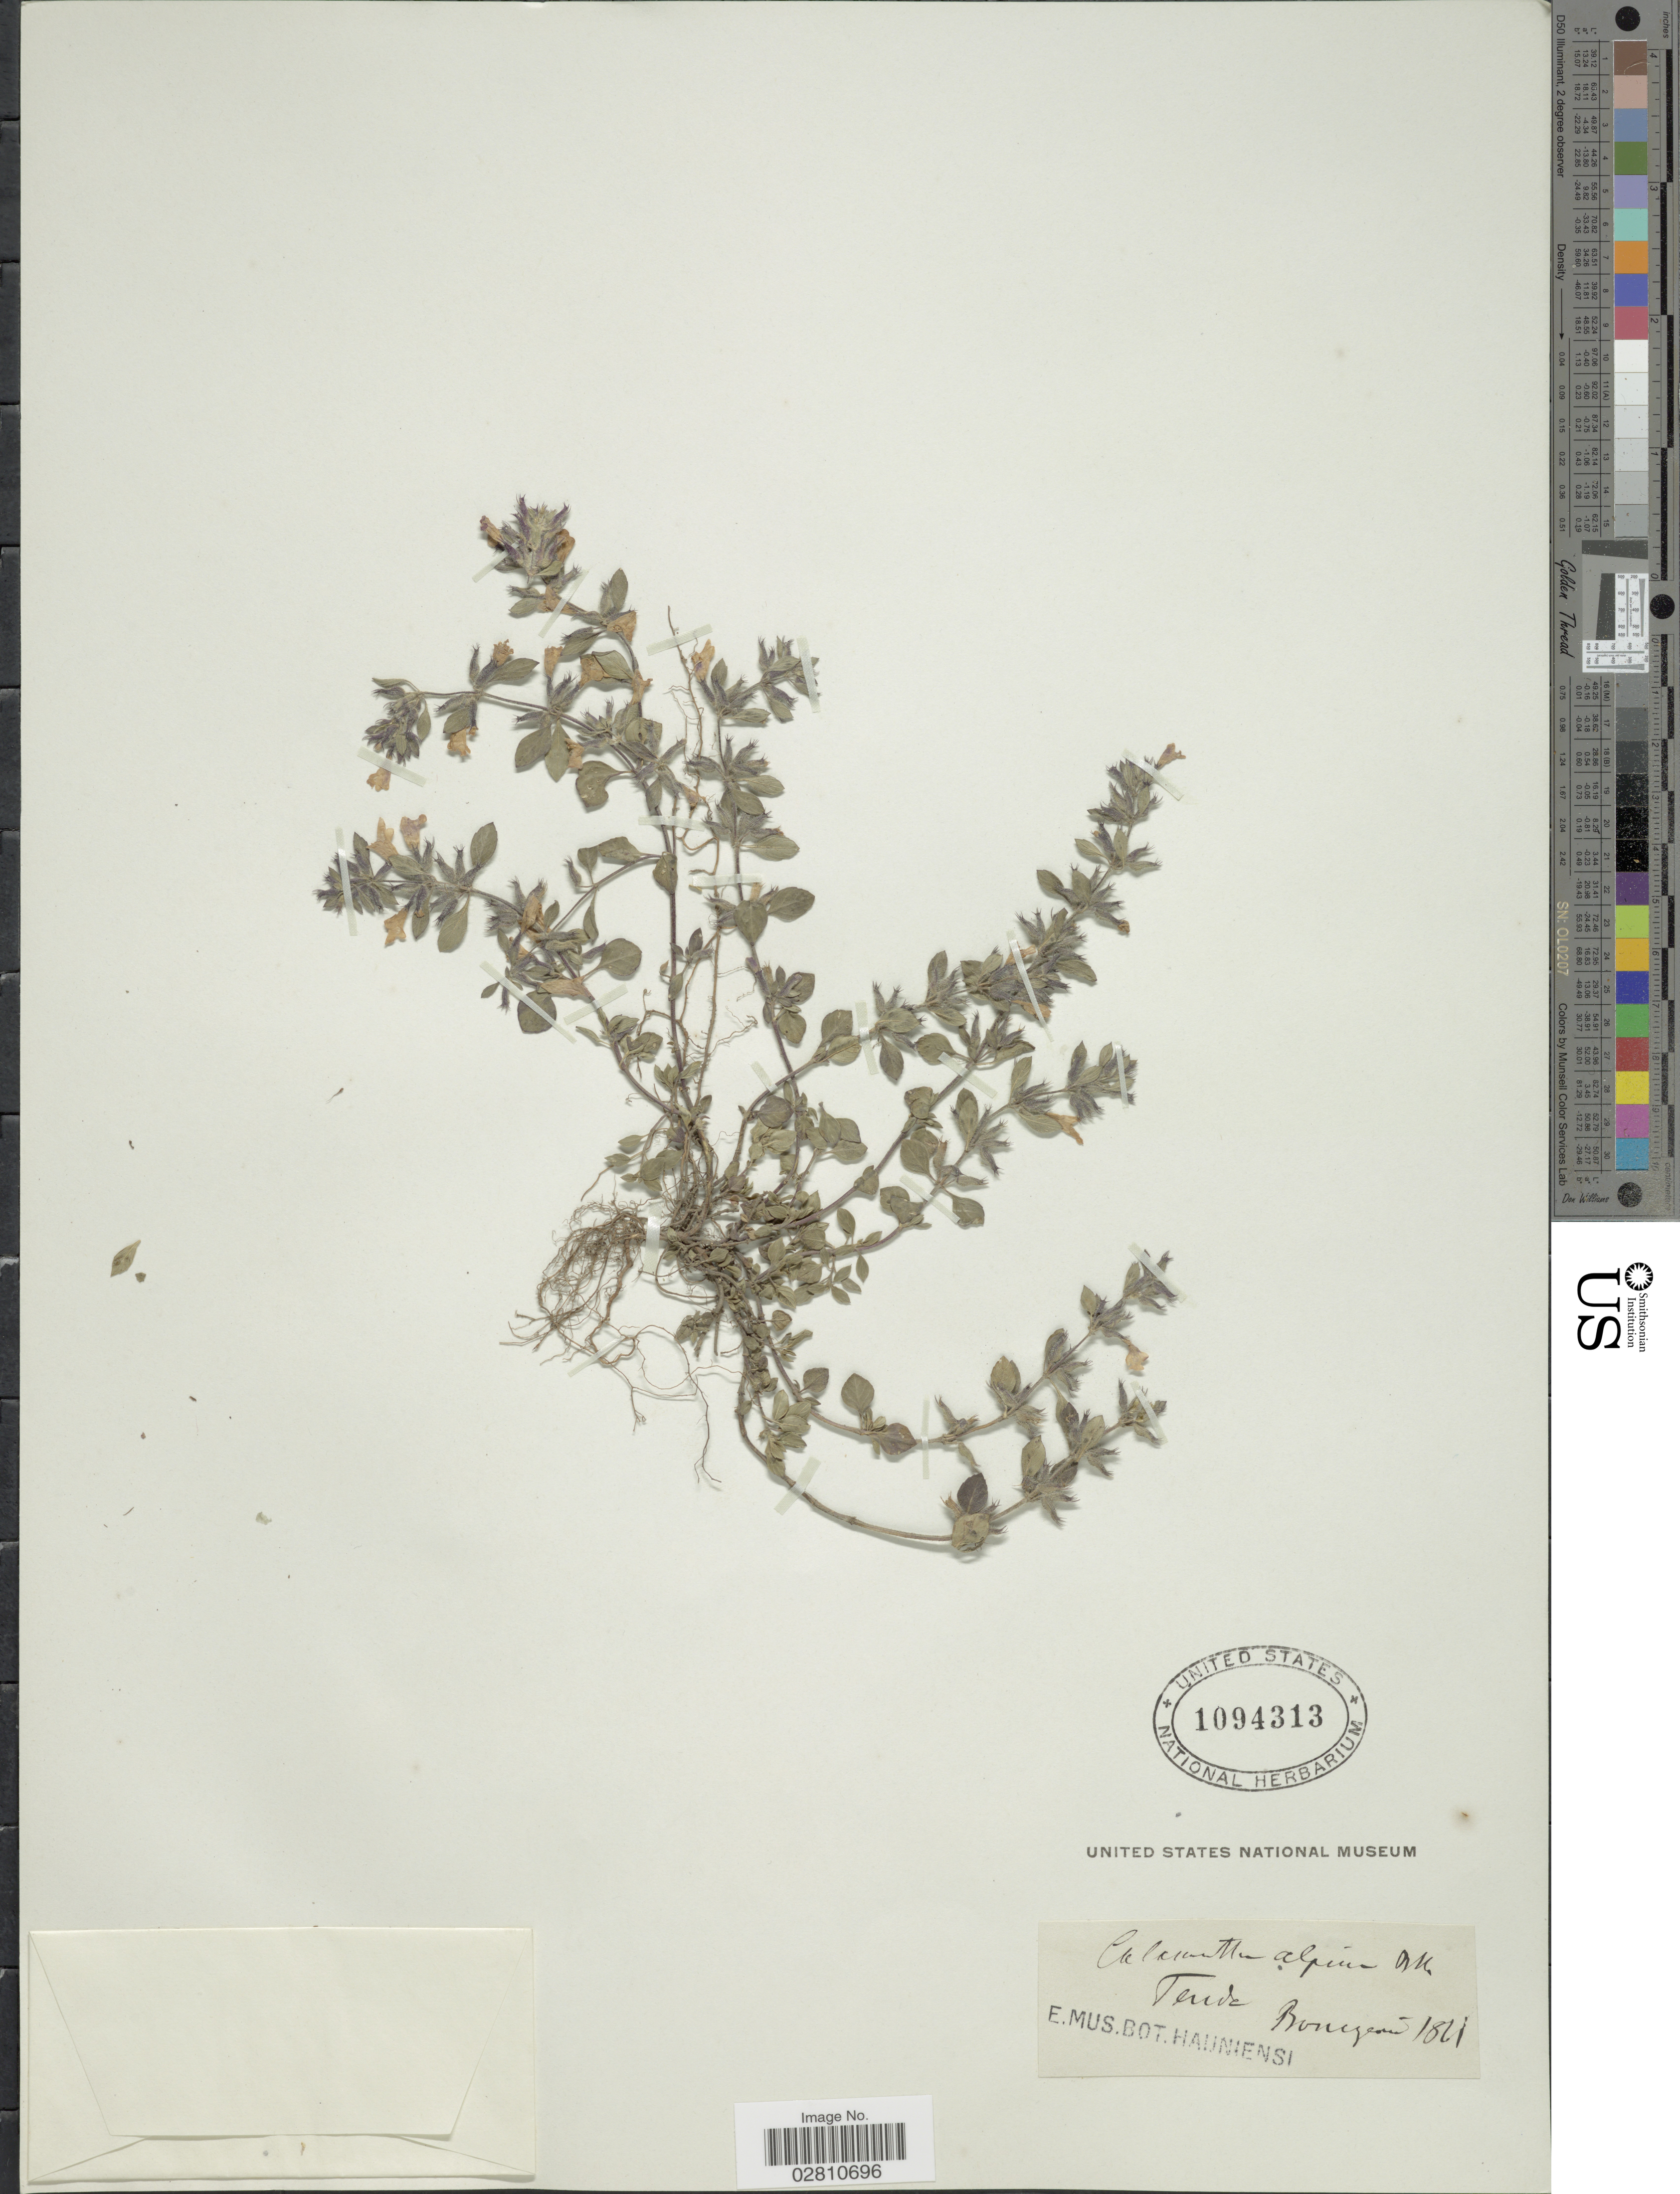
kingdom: Plantae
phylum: Tracheophyta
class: Magnoliopsida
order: Lamiales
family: Lamiaceae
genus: Clinopodium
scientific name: Clinopodium alpinum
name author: (L.) Kuntze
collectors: -. Bourgeau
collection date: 1821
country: France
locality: Tende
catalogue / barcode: US 1094313